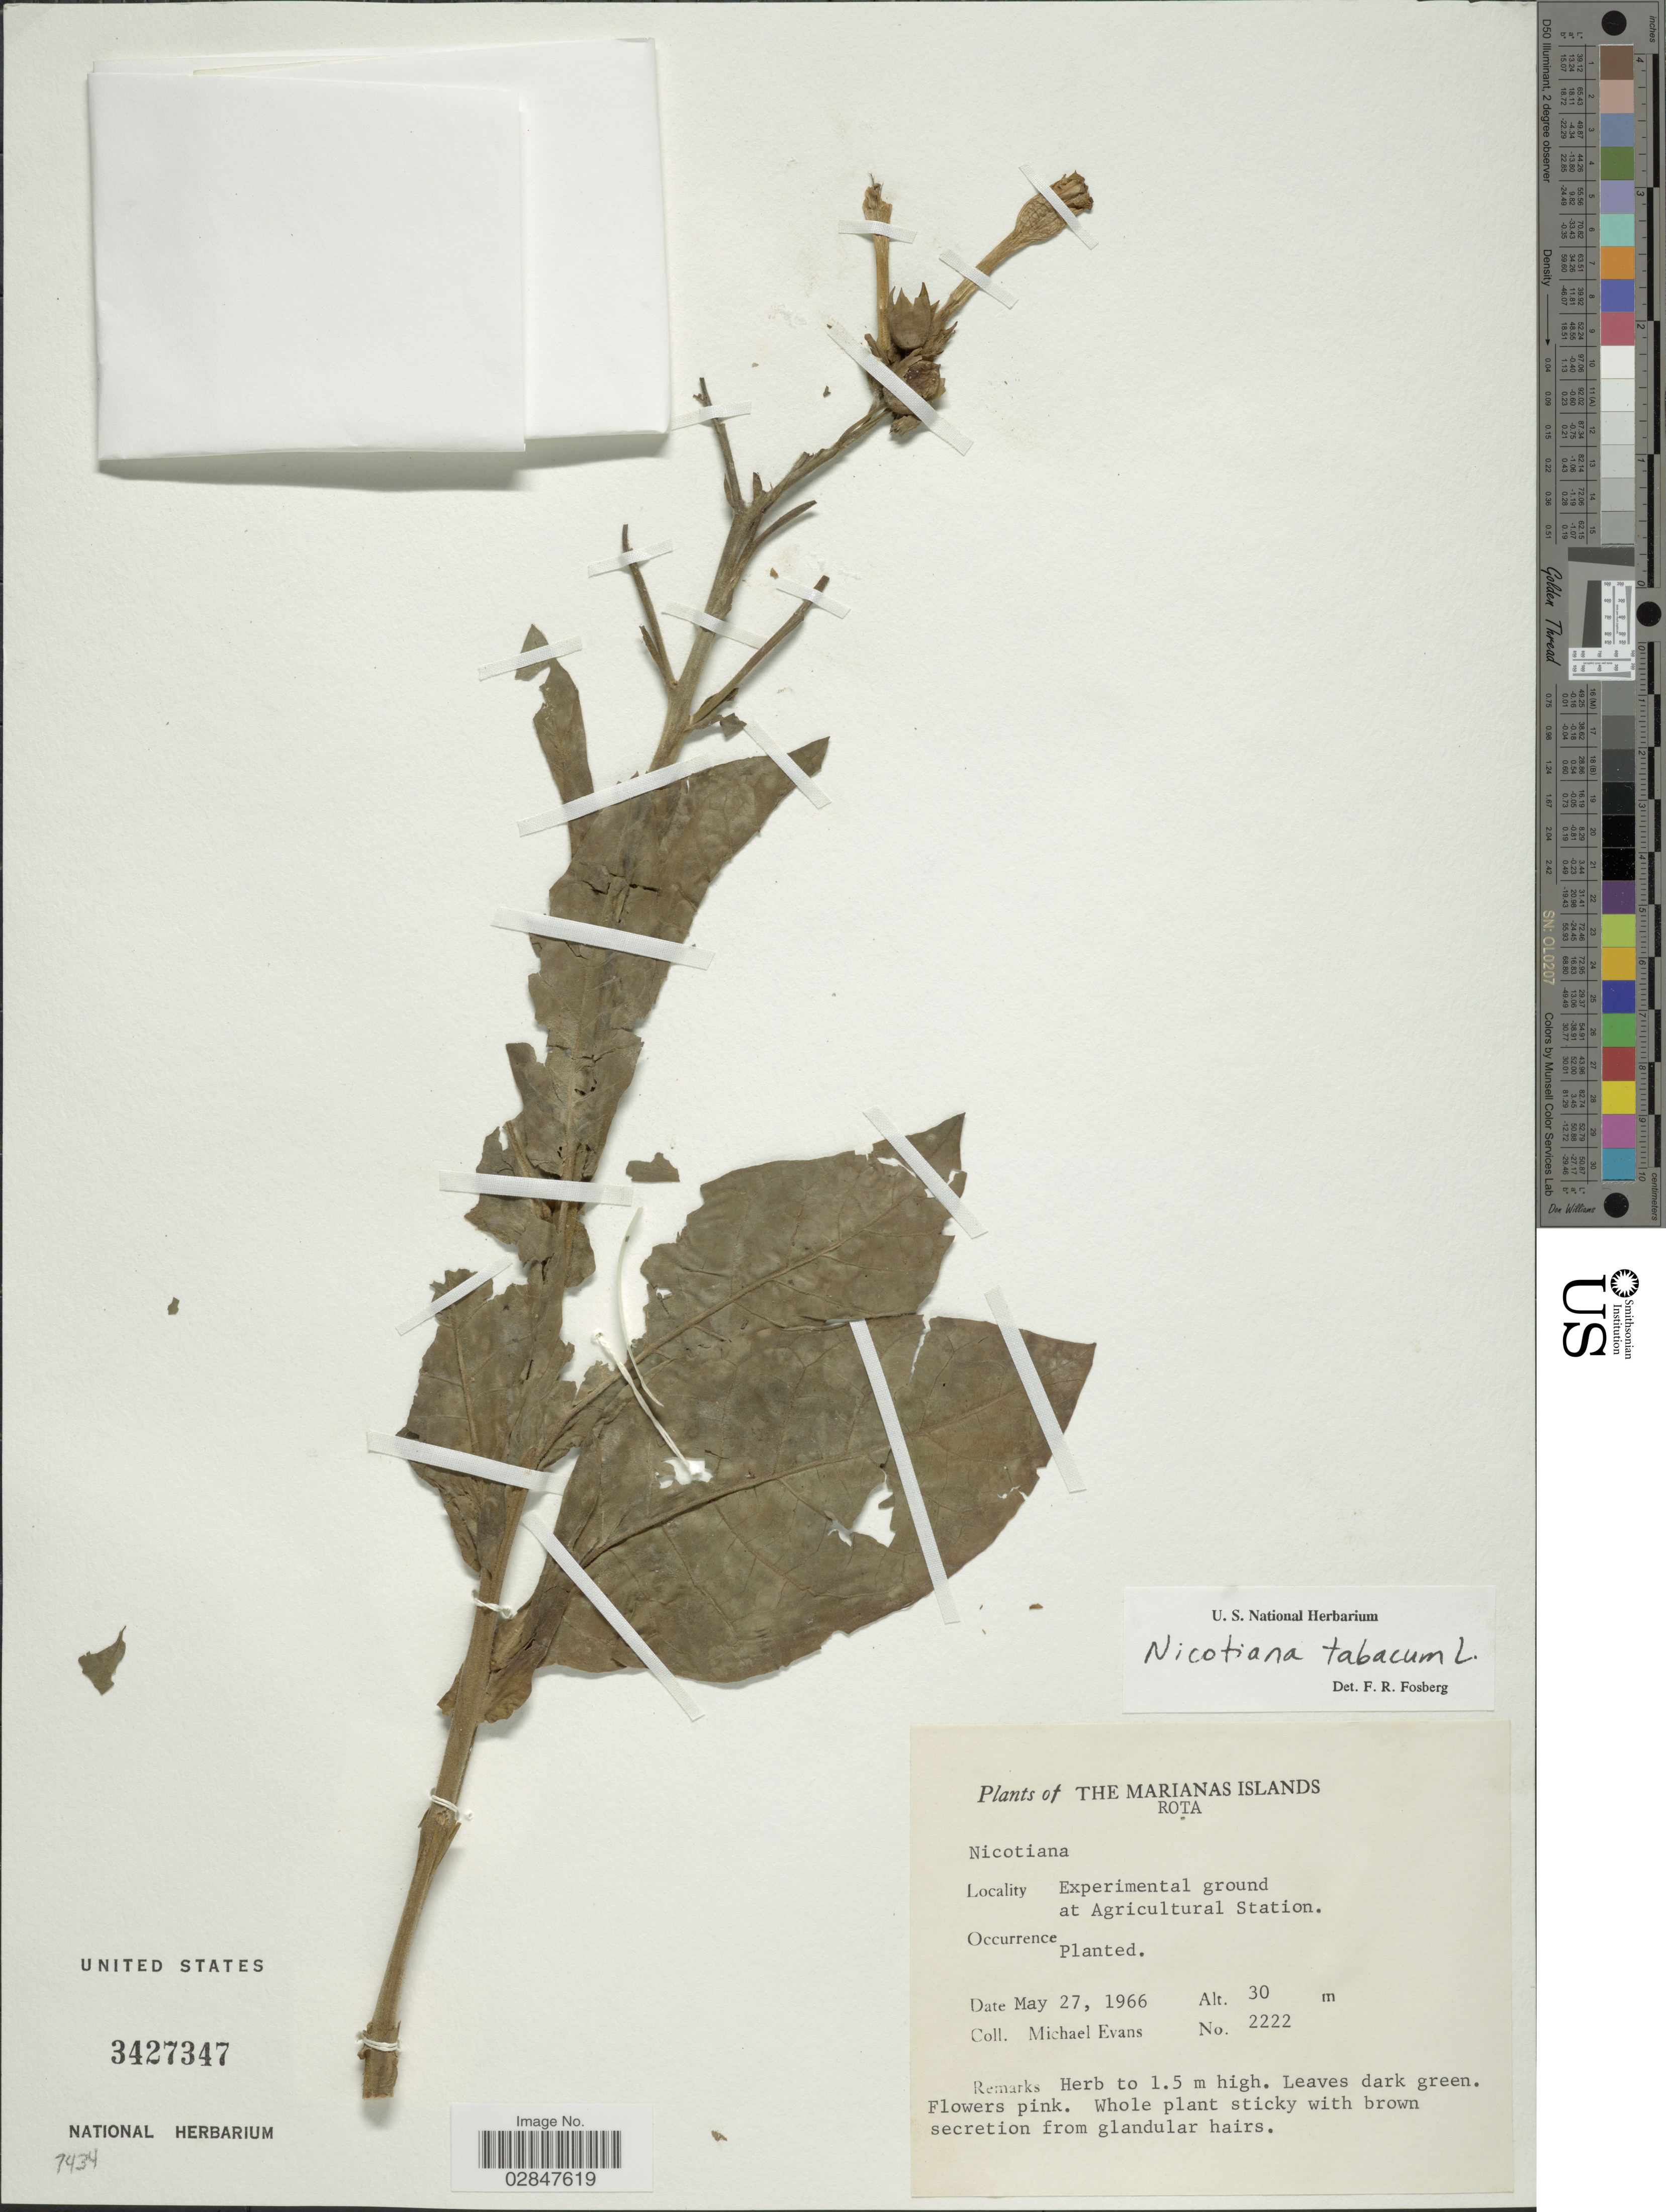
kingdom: Plantae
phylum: Tracheophyta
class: Magnoliopsida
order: Solanales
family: Solanaceae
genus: Nicotiana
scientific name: Nicotiana tabacum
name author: L.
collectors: M. Evans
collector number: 2222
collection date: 1966-05-27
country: Northern Mariana Islands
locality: The Marianas Islands. Rota. Experimental ground at Agricultural Station.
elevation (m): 30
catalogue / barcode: US 3427347